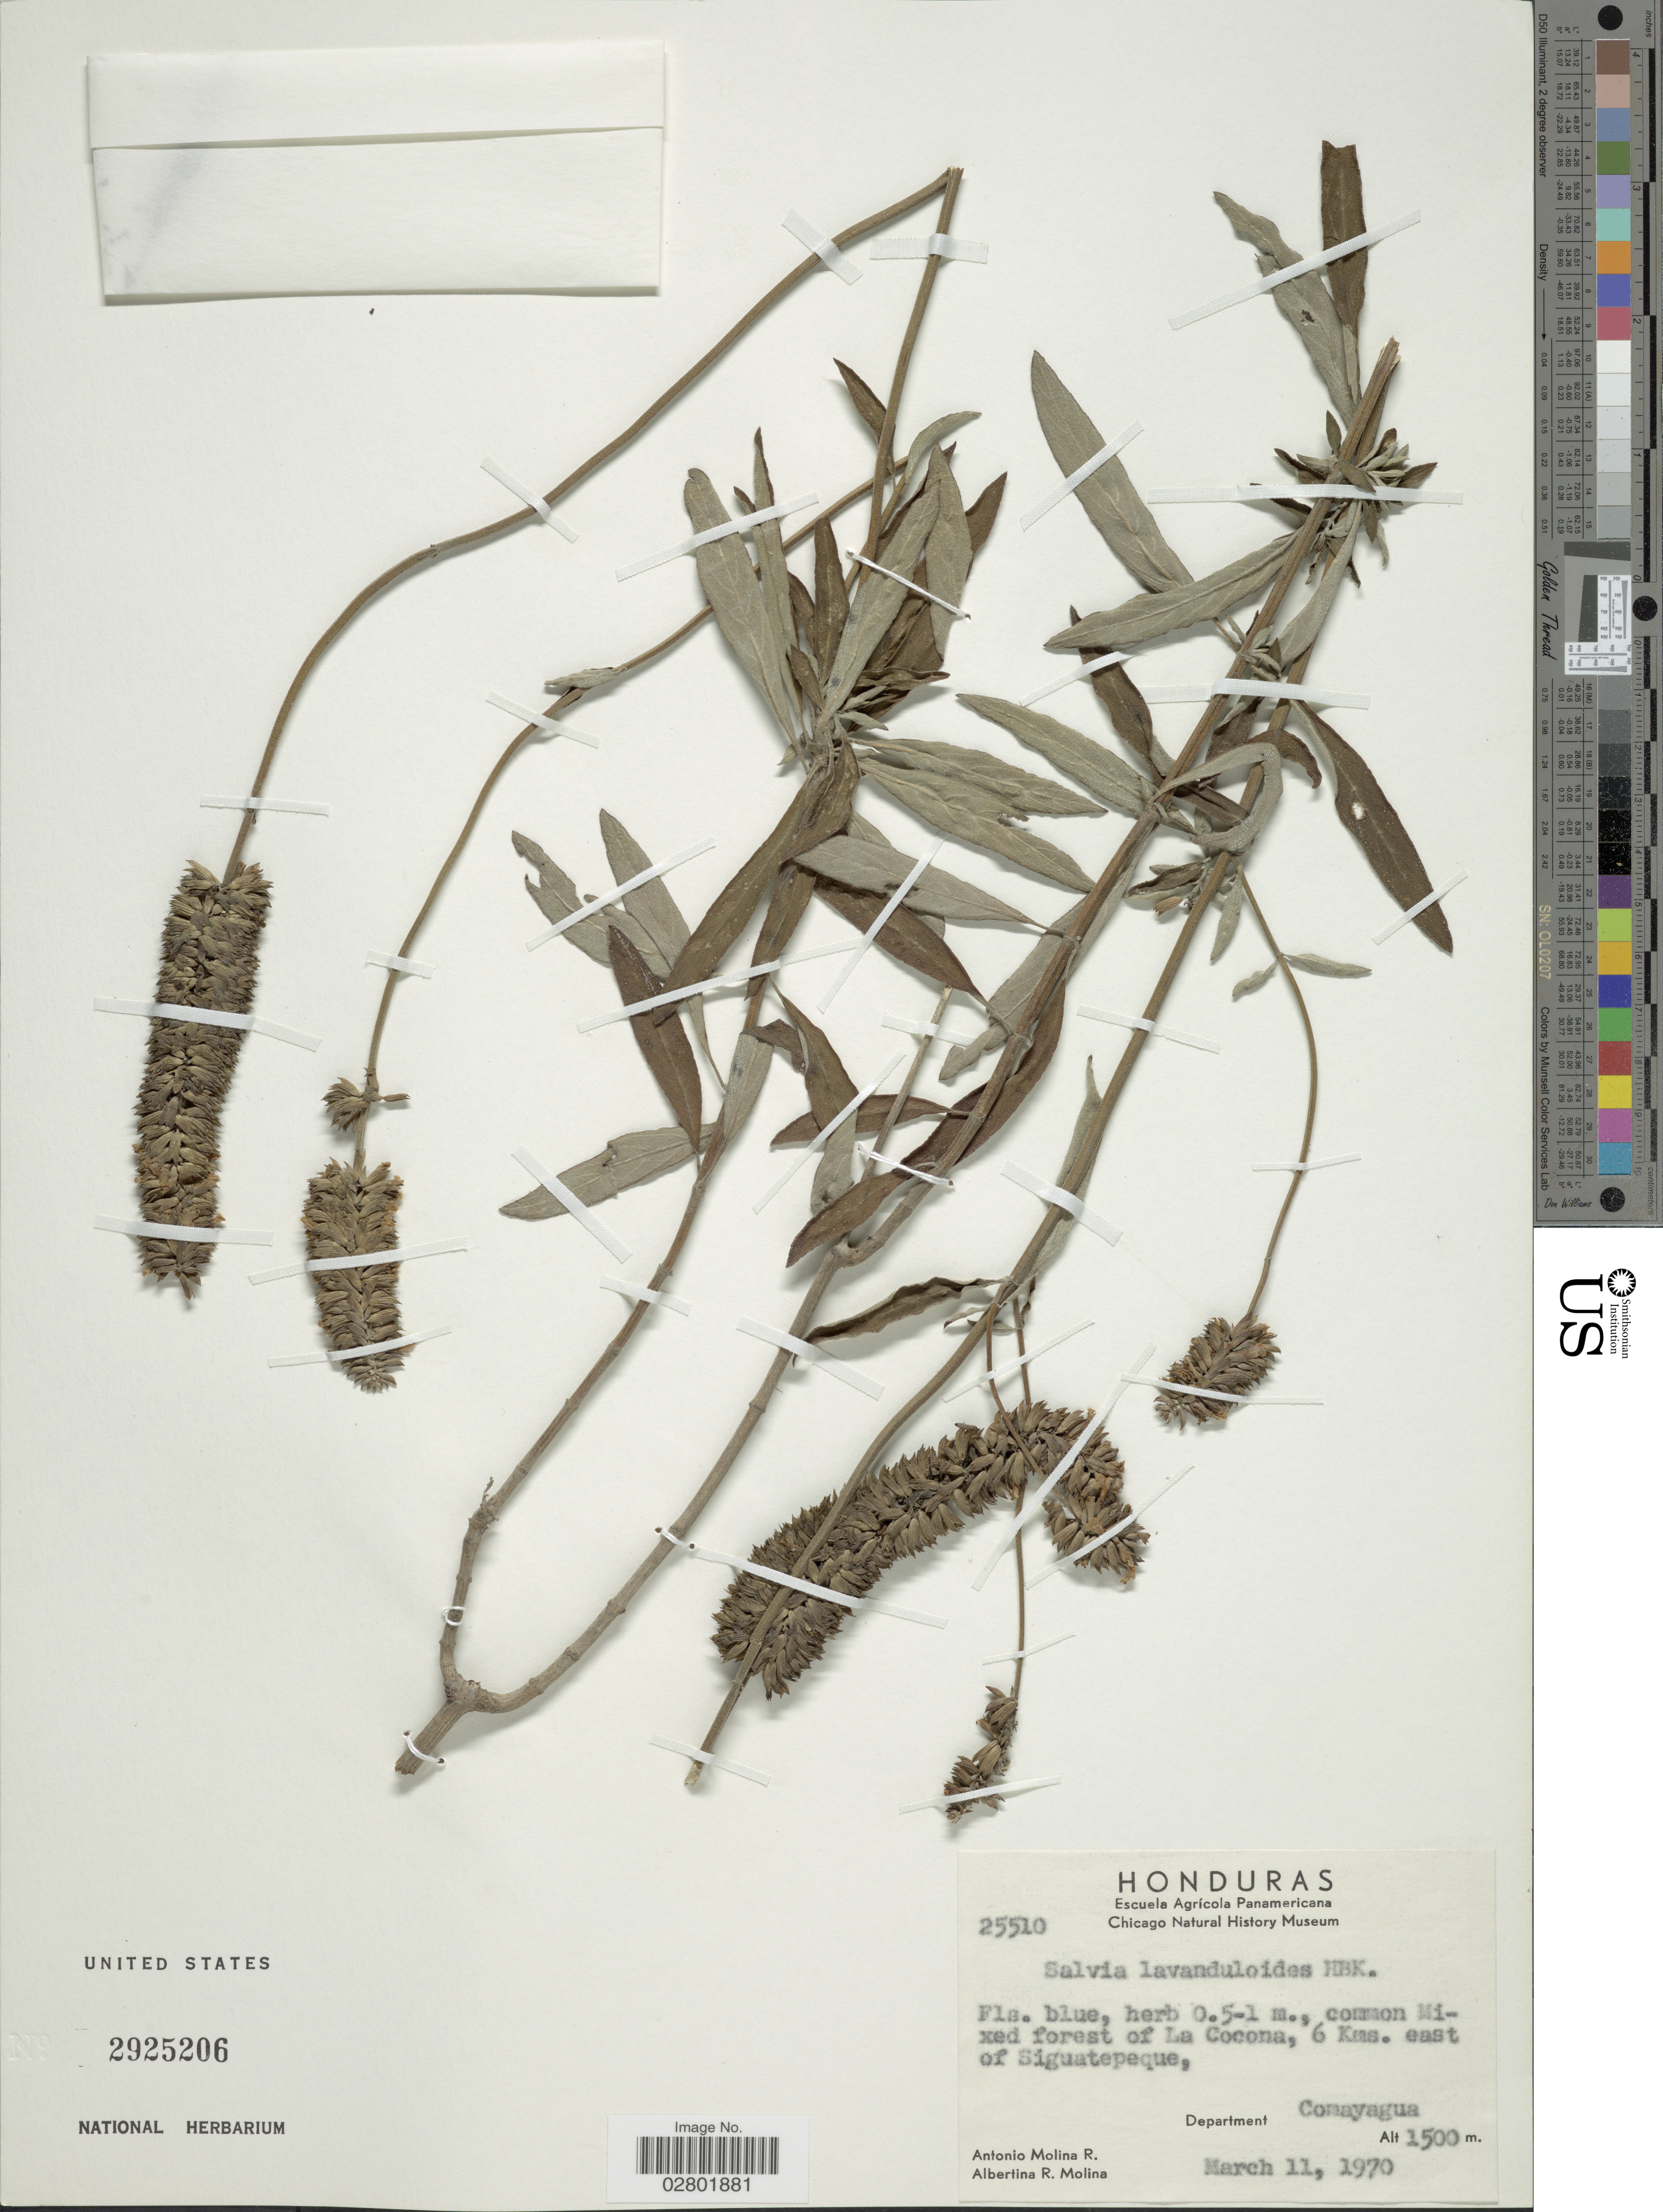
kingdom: Plantae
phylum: Tracheophyta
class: Magnoliopsida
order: Lamiales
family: Lamiaceae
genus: Salvia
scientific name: Salvia lavanduloides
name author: Kunth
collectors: A. Molina R. & A. R. Molina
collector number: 25510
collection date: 1970-03-11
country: Honduras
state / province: Comayagua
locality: Common mixed forest of La Cocona, 6 Kms. east of Siguatepeque, Department Comayagua.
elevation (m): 1500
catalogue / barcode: US 2925206